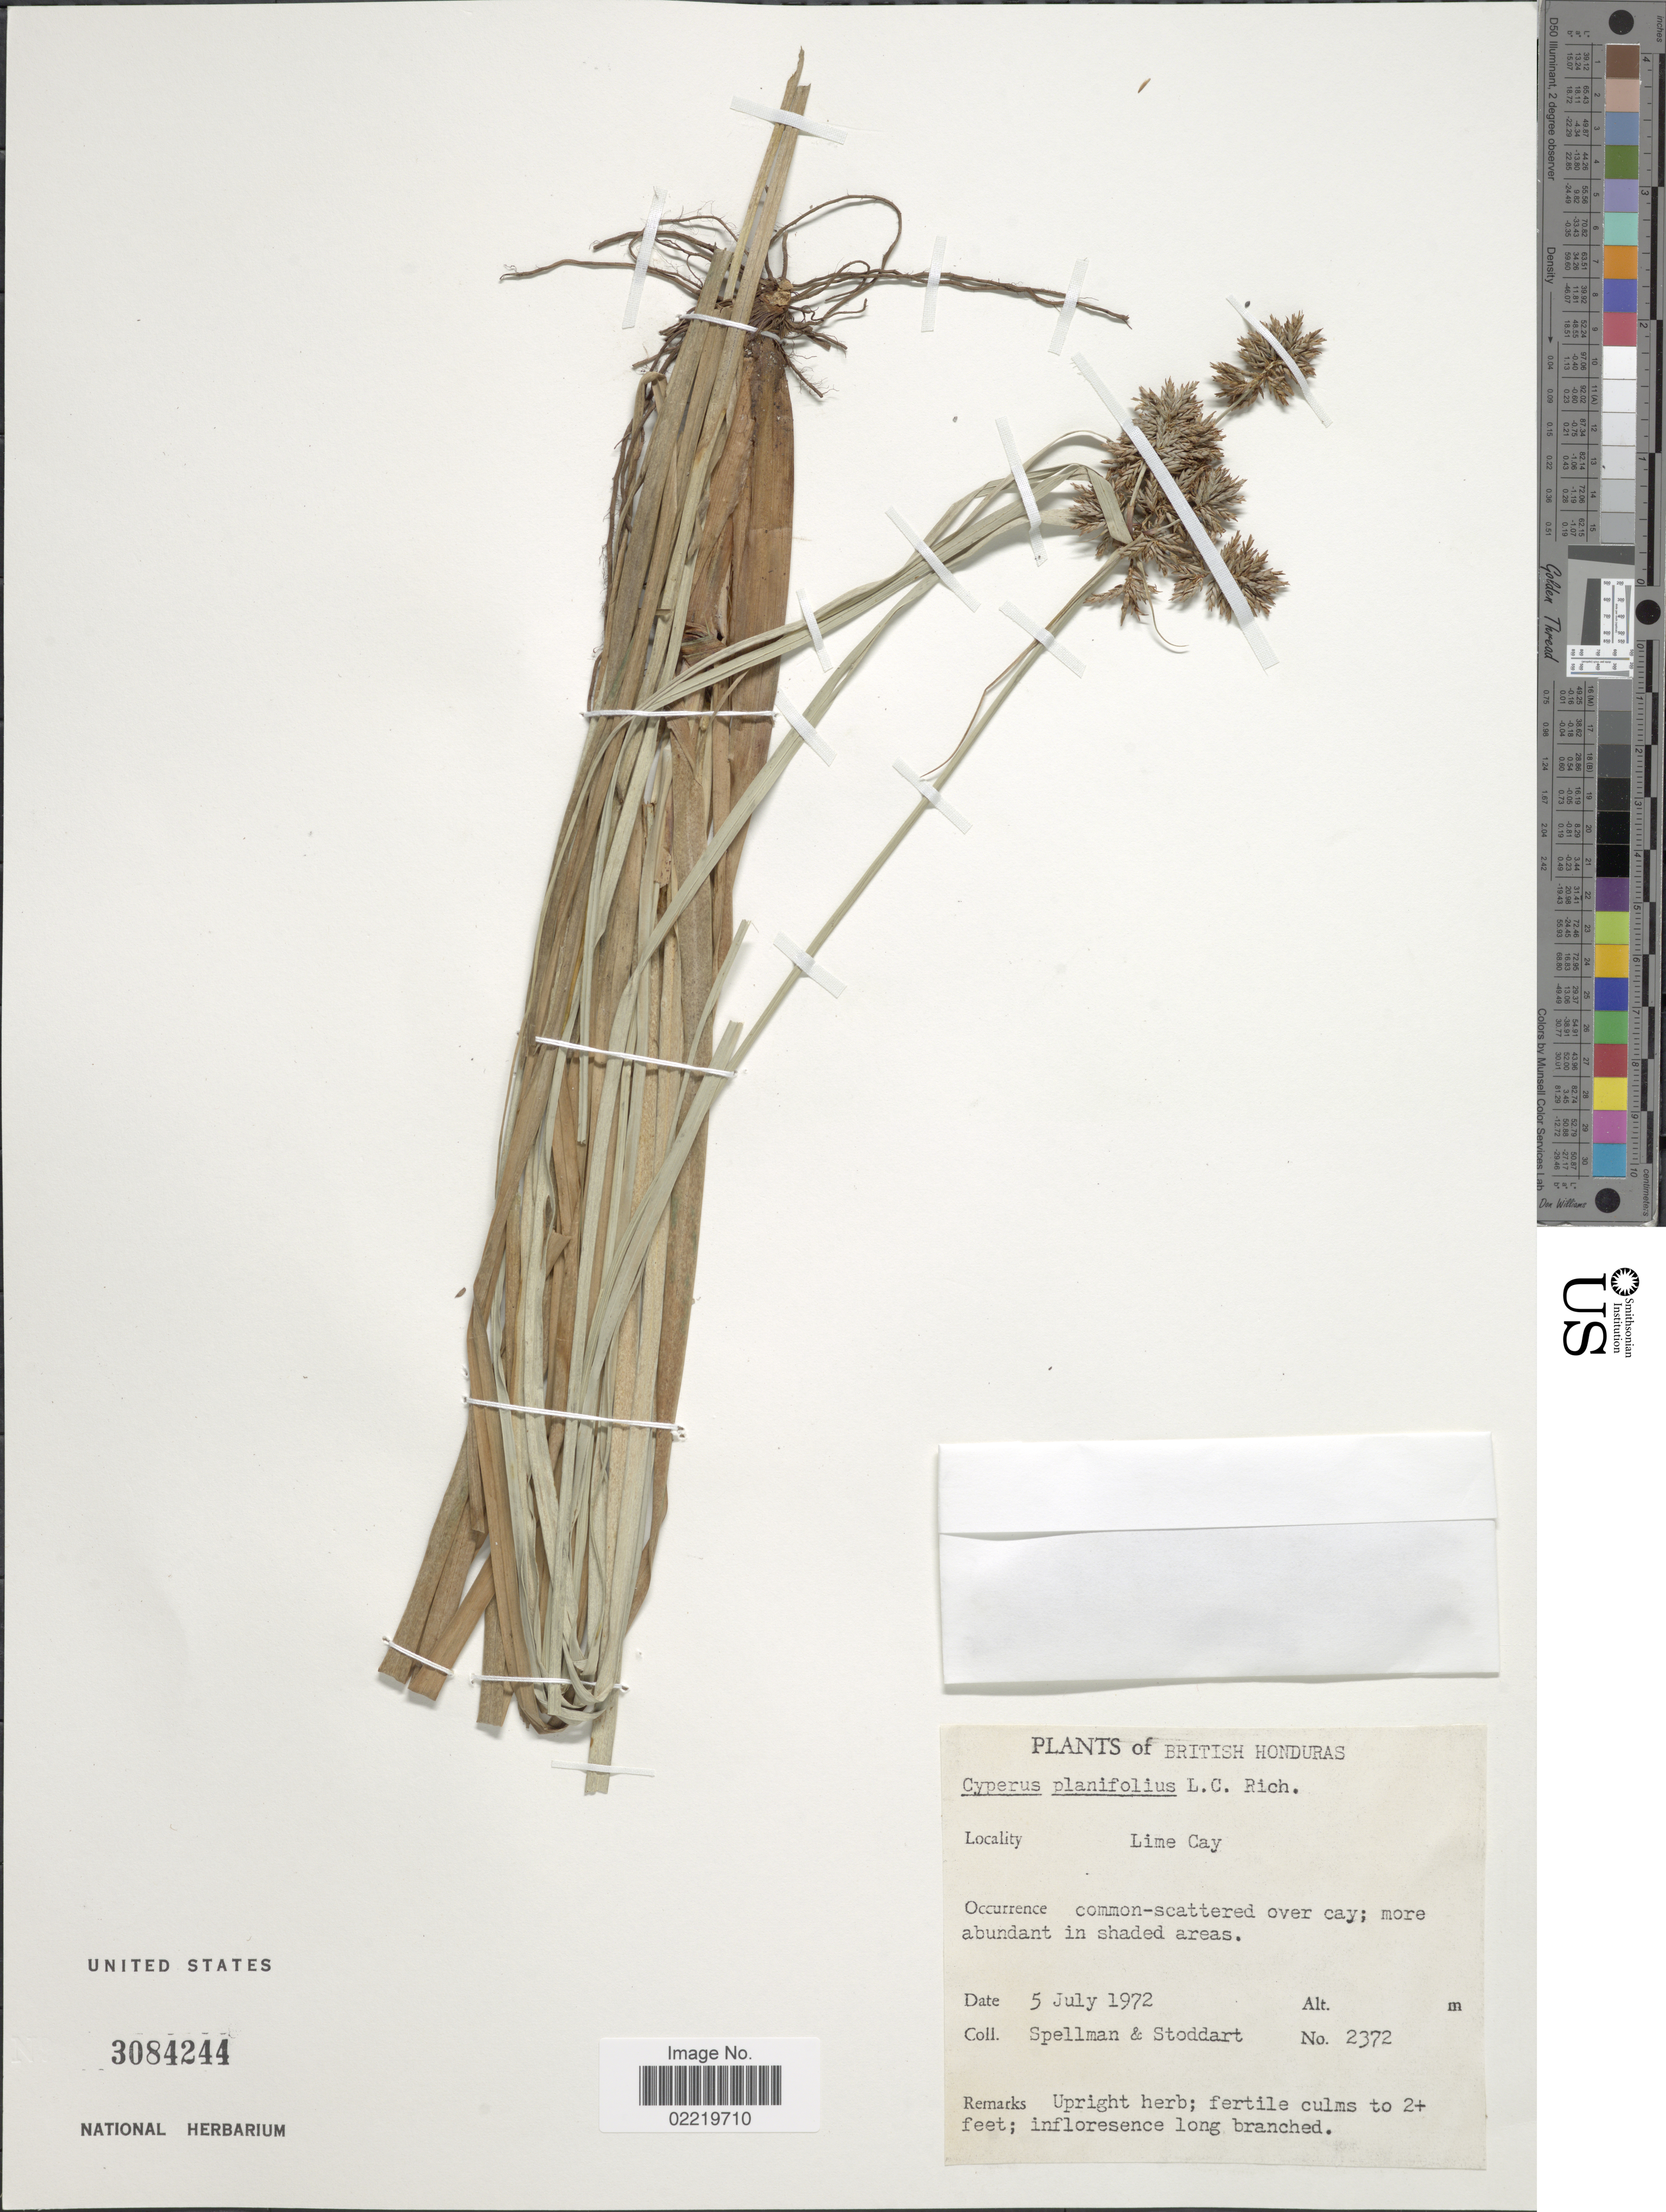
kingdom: Plantae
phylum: Tracheophyta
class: Liliopsida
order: Poales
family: Cyperaceae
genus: Cyperus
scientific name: Cyperus planifolius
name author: Rich.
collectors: Spellman, -- & -. Stoddart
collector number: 2372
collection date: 1972-07-05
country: Belize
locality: British Honduras, Lime Cay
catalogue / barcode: US 3084244